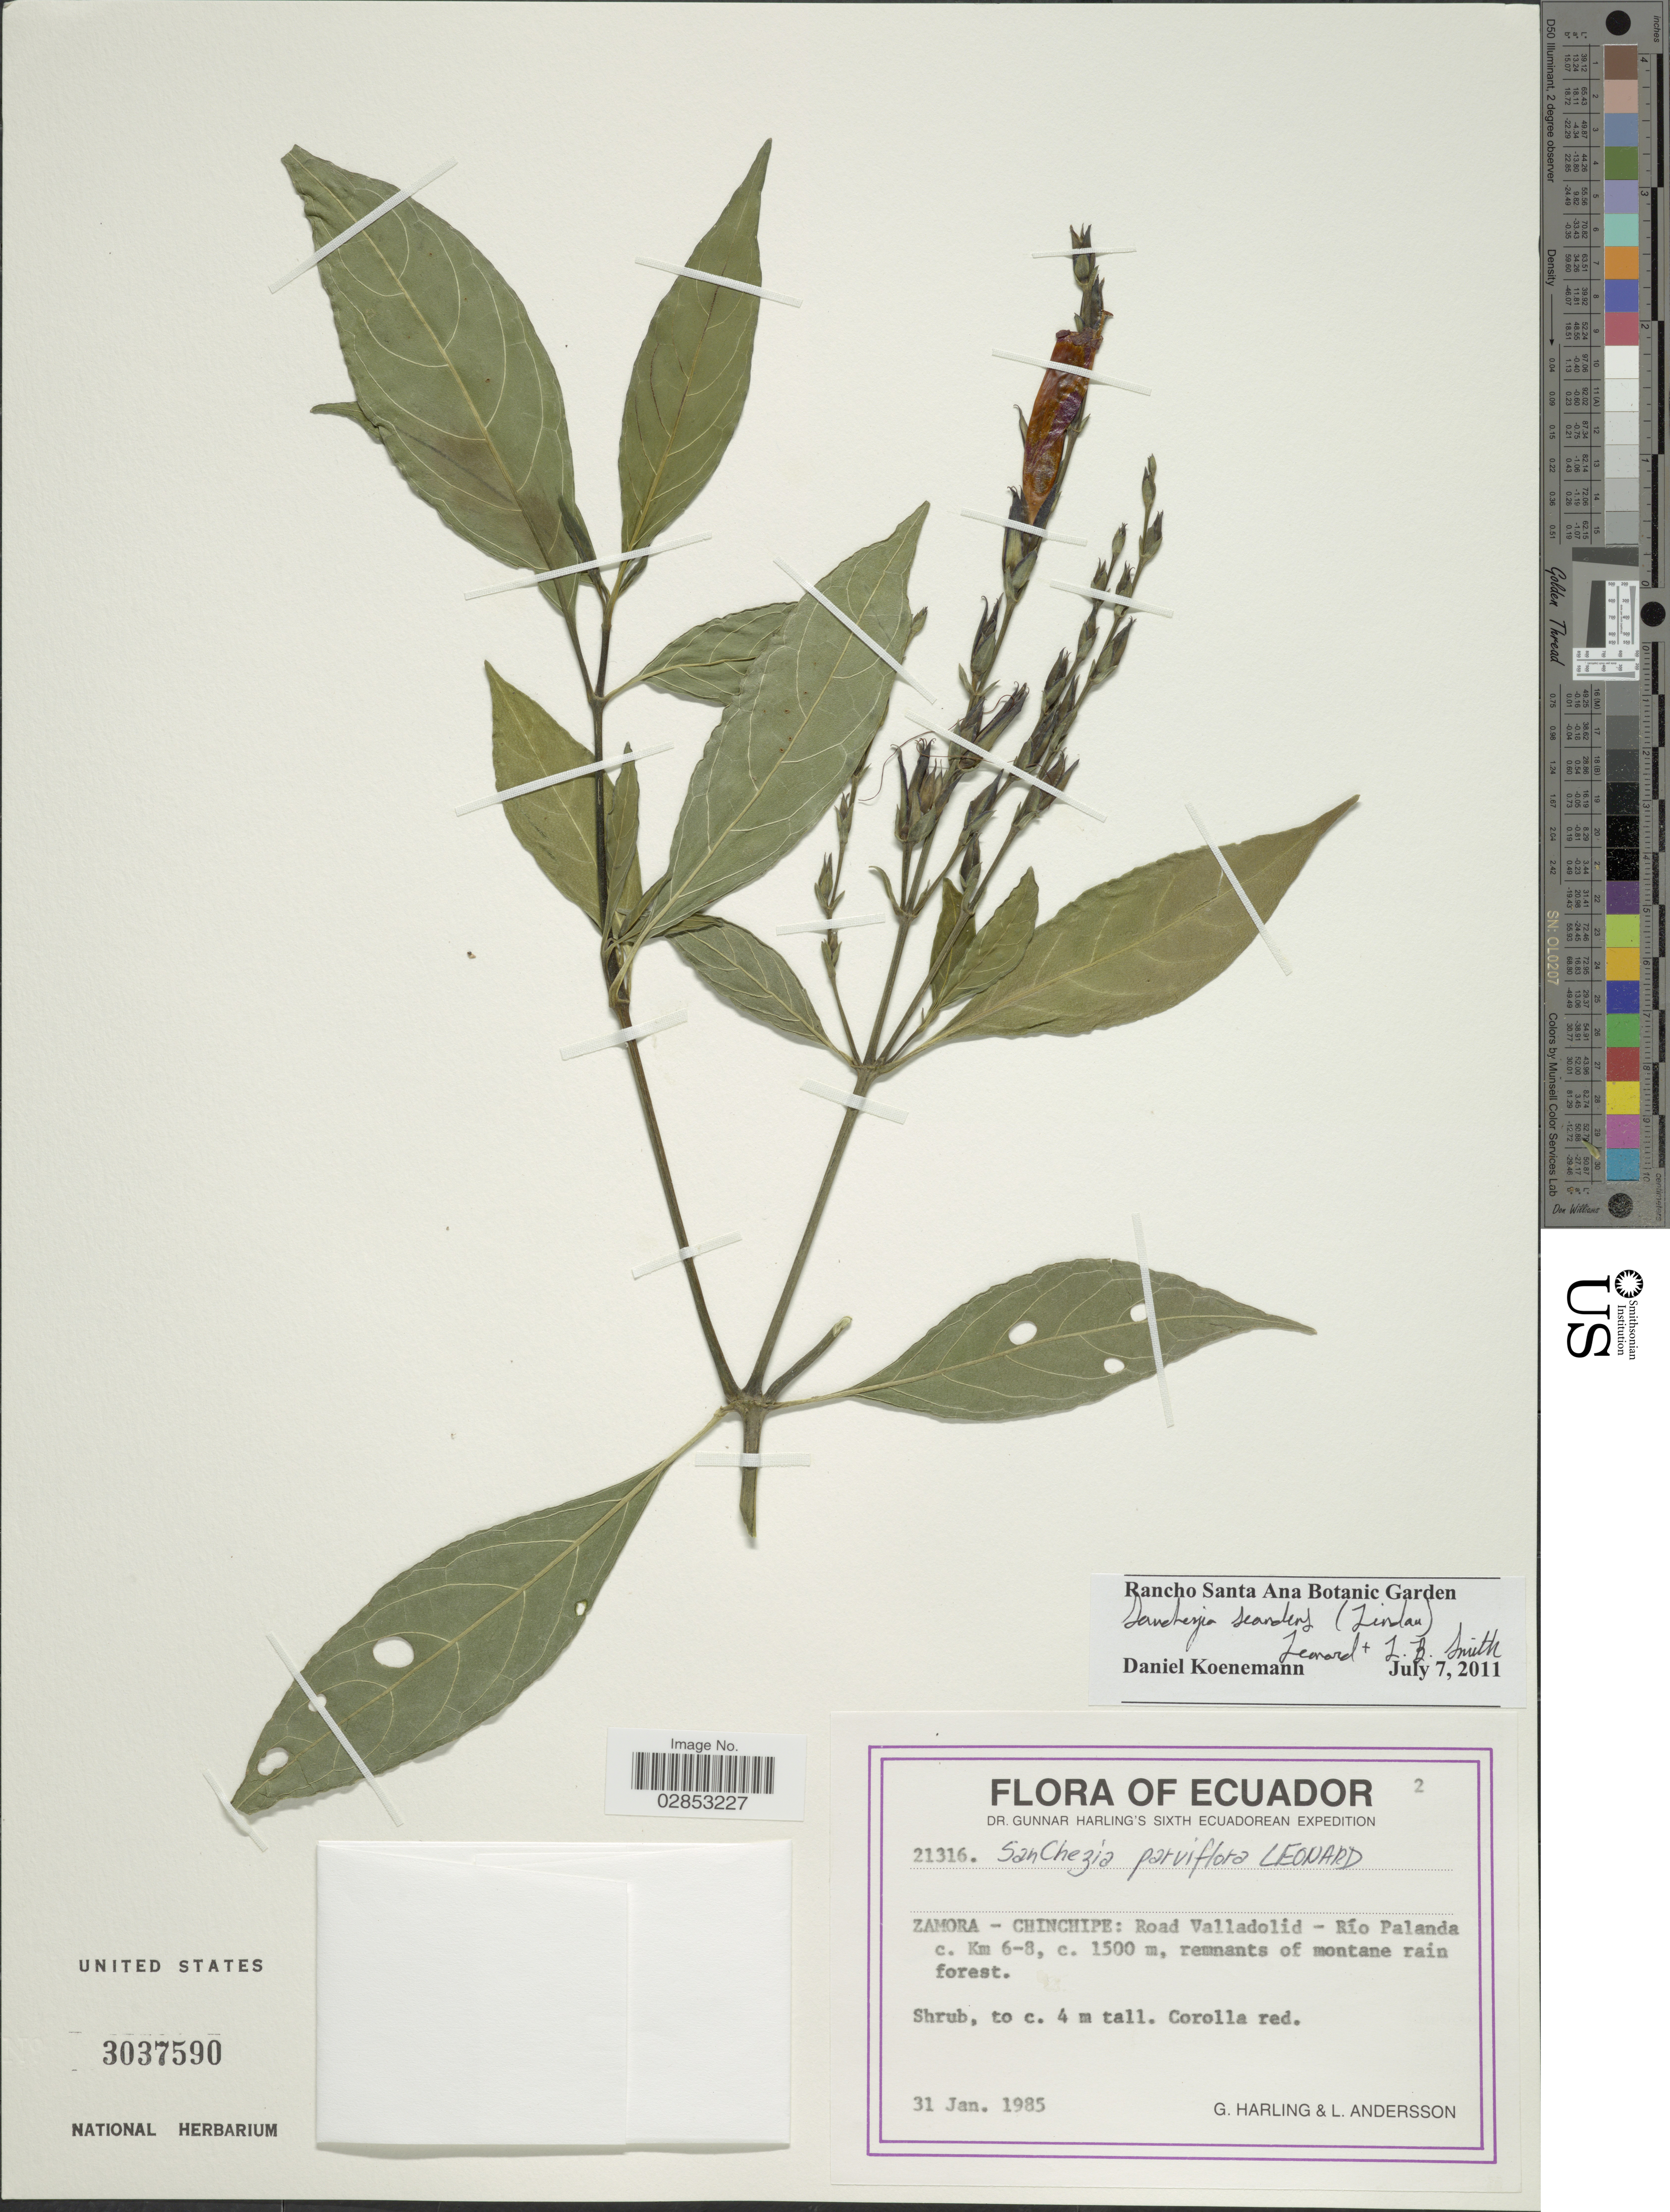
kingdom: Plantae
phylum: Tracheophyta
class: Magnoliopsida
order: Lamiales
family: Acanthaceae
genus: Sanchezia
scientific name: Sanchezia longiflora (Hook. f.) Hook. f. X scandens (Lindau) Leonard & L.B. Sm.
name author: (Hook. f.) Hook. f. ex Planch.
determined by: Azevedo, Igor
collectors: G. Harling & L. Andersson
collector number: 21316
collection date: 1985-01-31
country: Ecuador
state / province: Zamora-Chinchipe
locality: Road Valladolid - Río Palanda c. Km 6-8.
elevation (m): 1500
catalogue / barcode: US 3037590